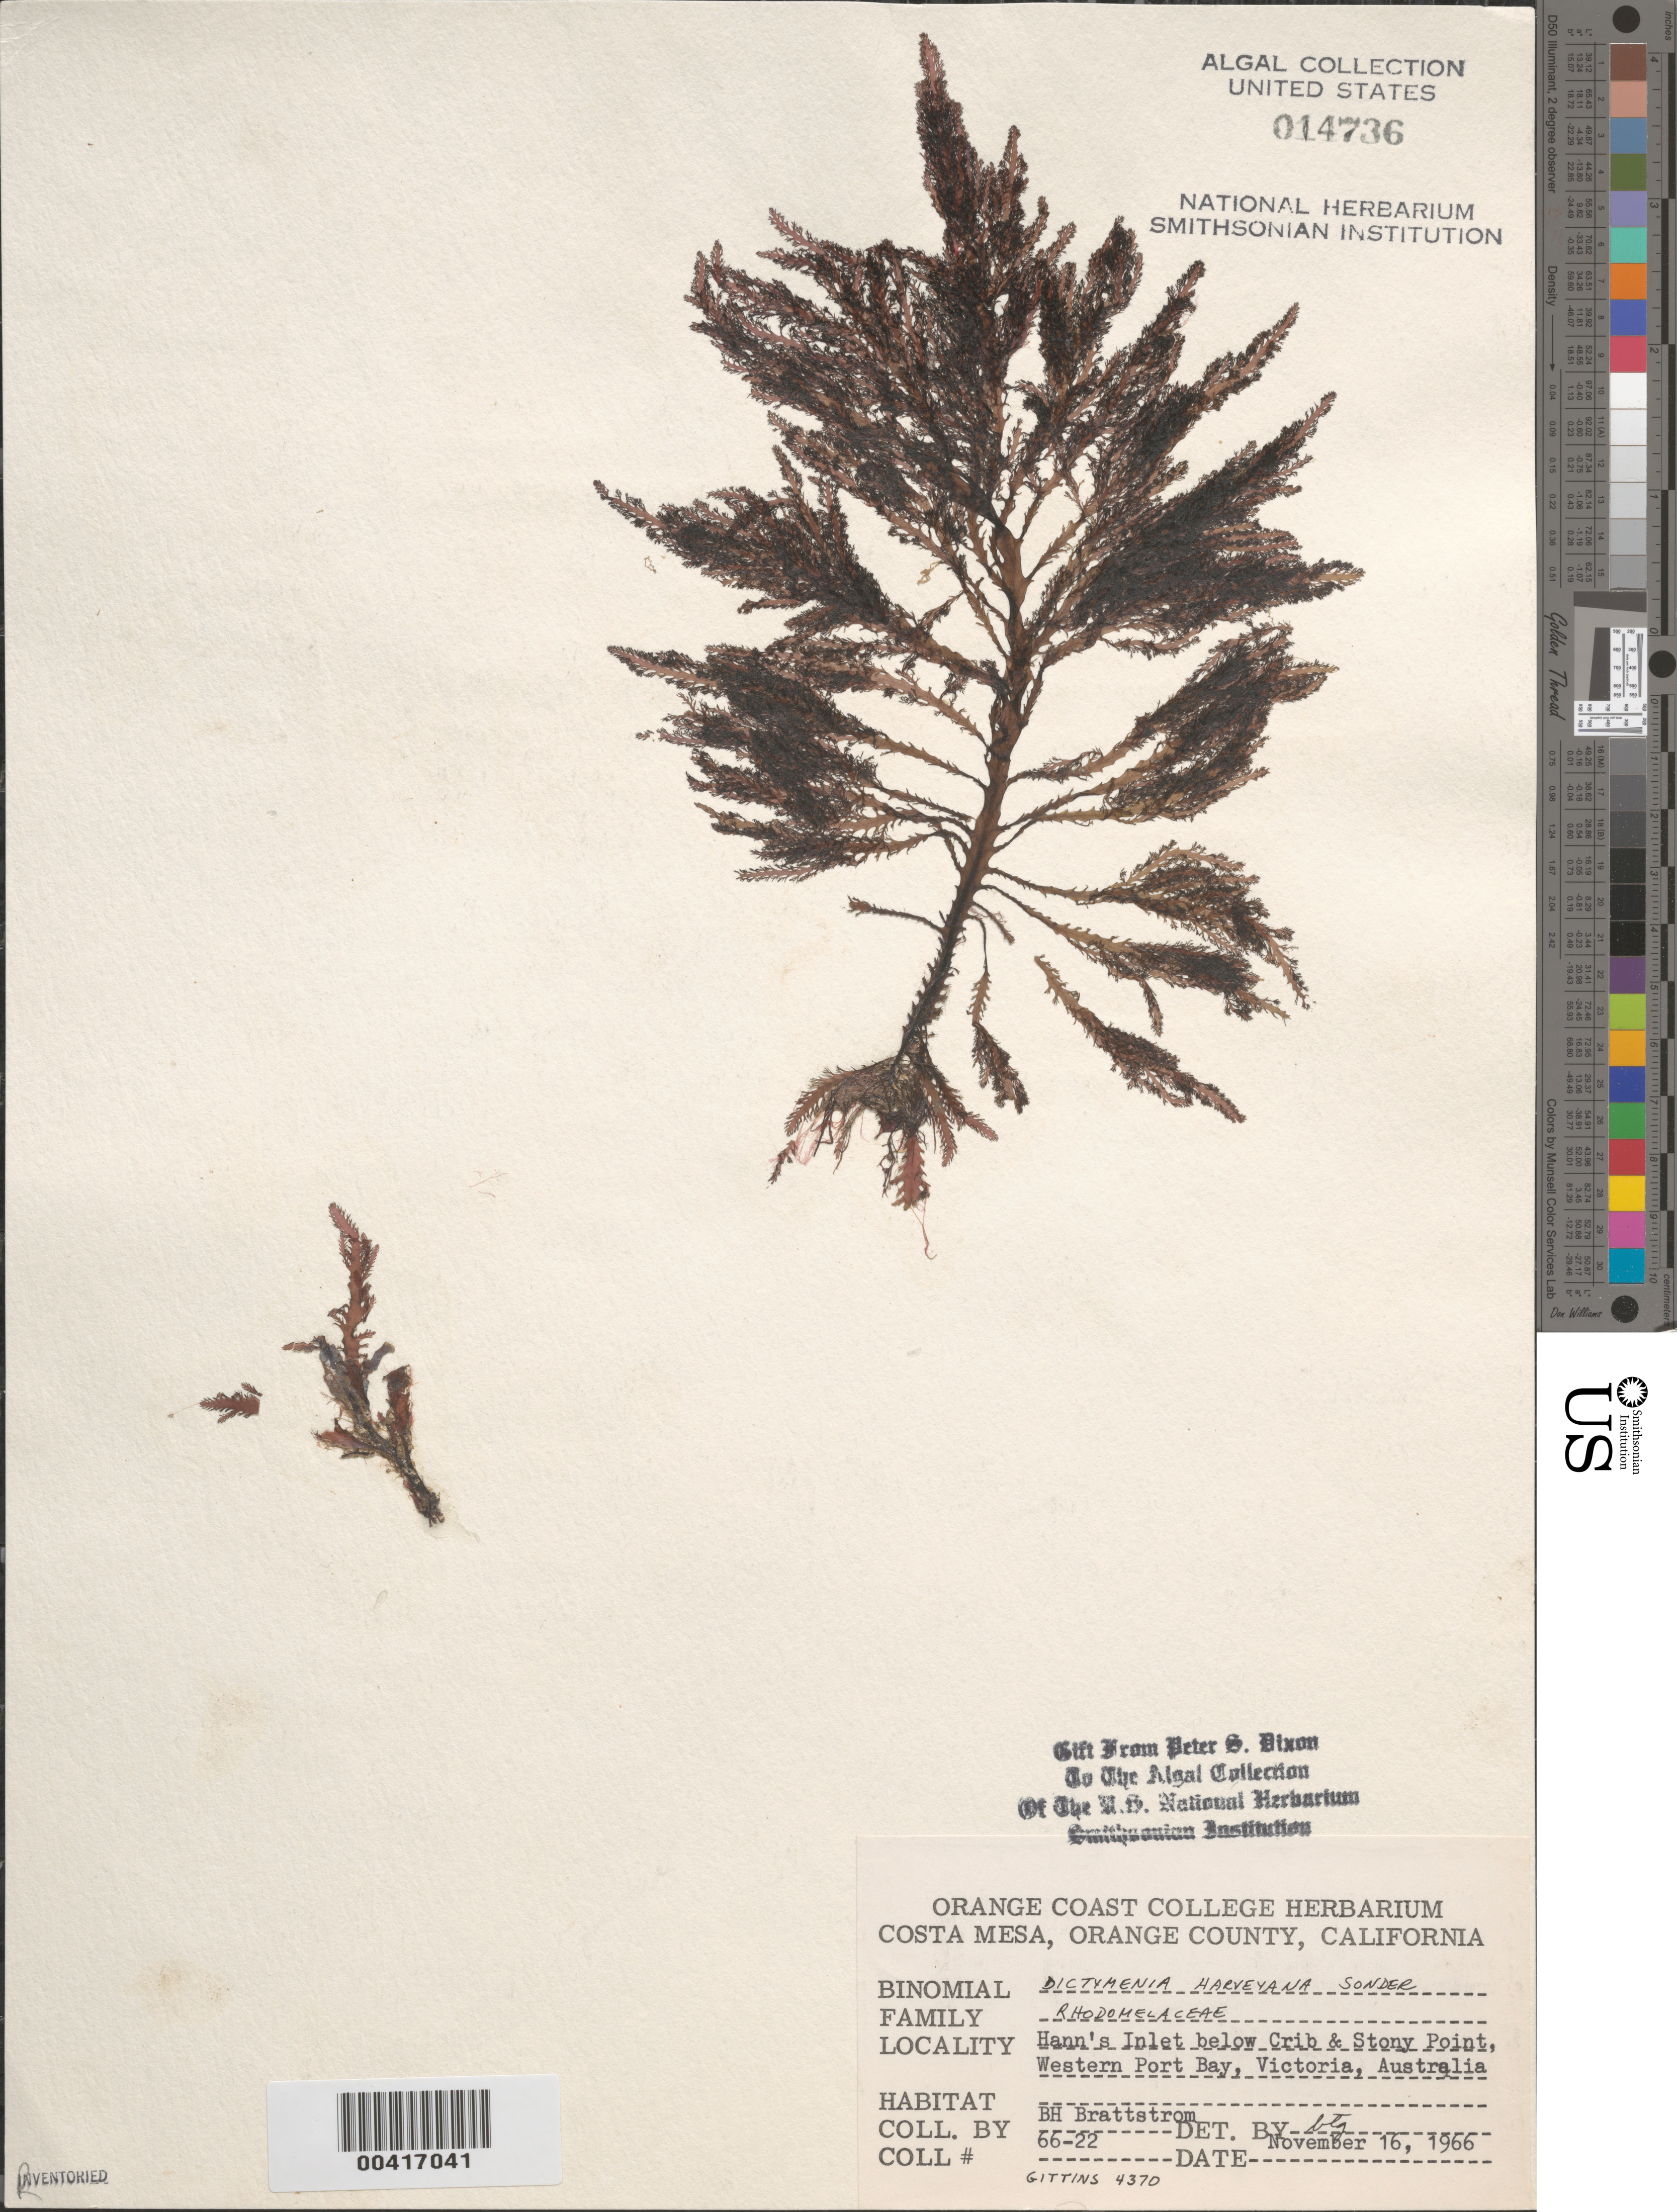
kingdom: Plantae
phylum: Rhodophyta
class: Florideophyceae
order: Ceramiales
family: Rhodomelaceae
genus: Dictyomenia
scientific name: Dictyomenia harveyana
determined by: Gittins, B. T.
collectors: B. Brattstrom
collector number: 66-22 & BTG 4370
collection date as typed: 16 Nov 1966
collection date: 1966-11-16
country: Australia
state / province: Victoria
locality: Hann's Inlet below Crib and Stony Point, Western Port Bay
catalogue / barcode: US 14736